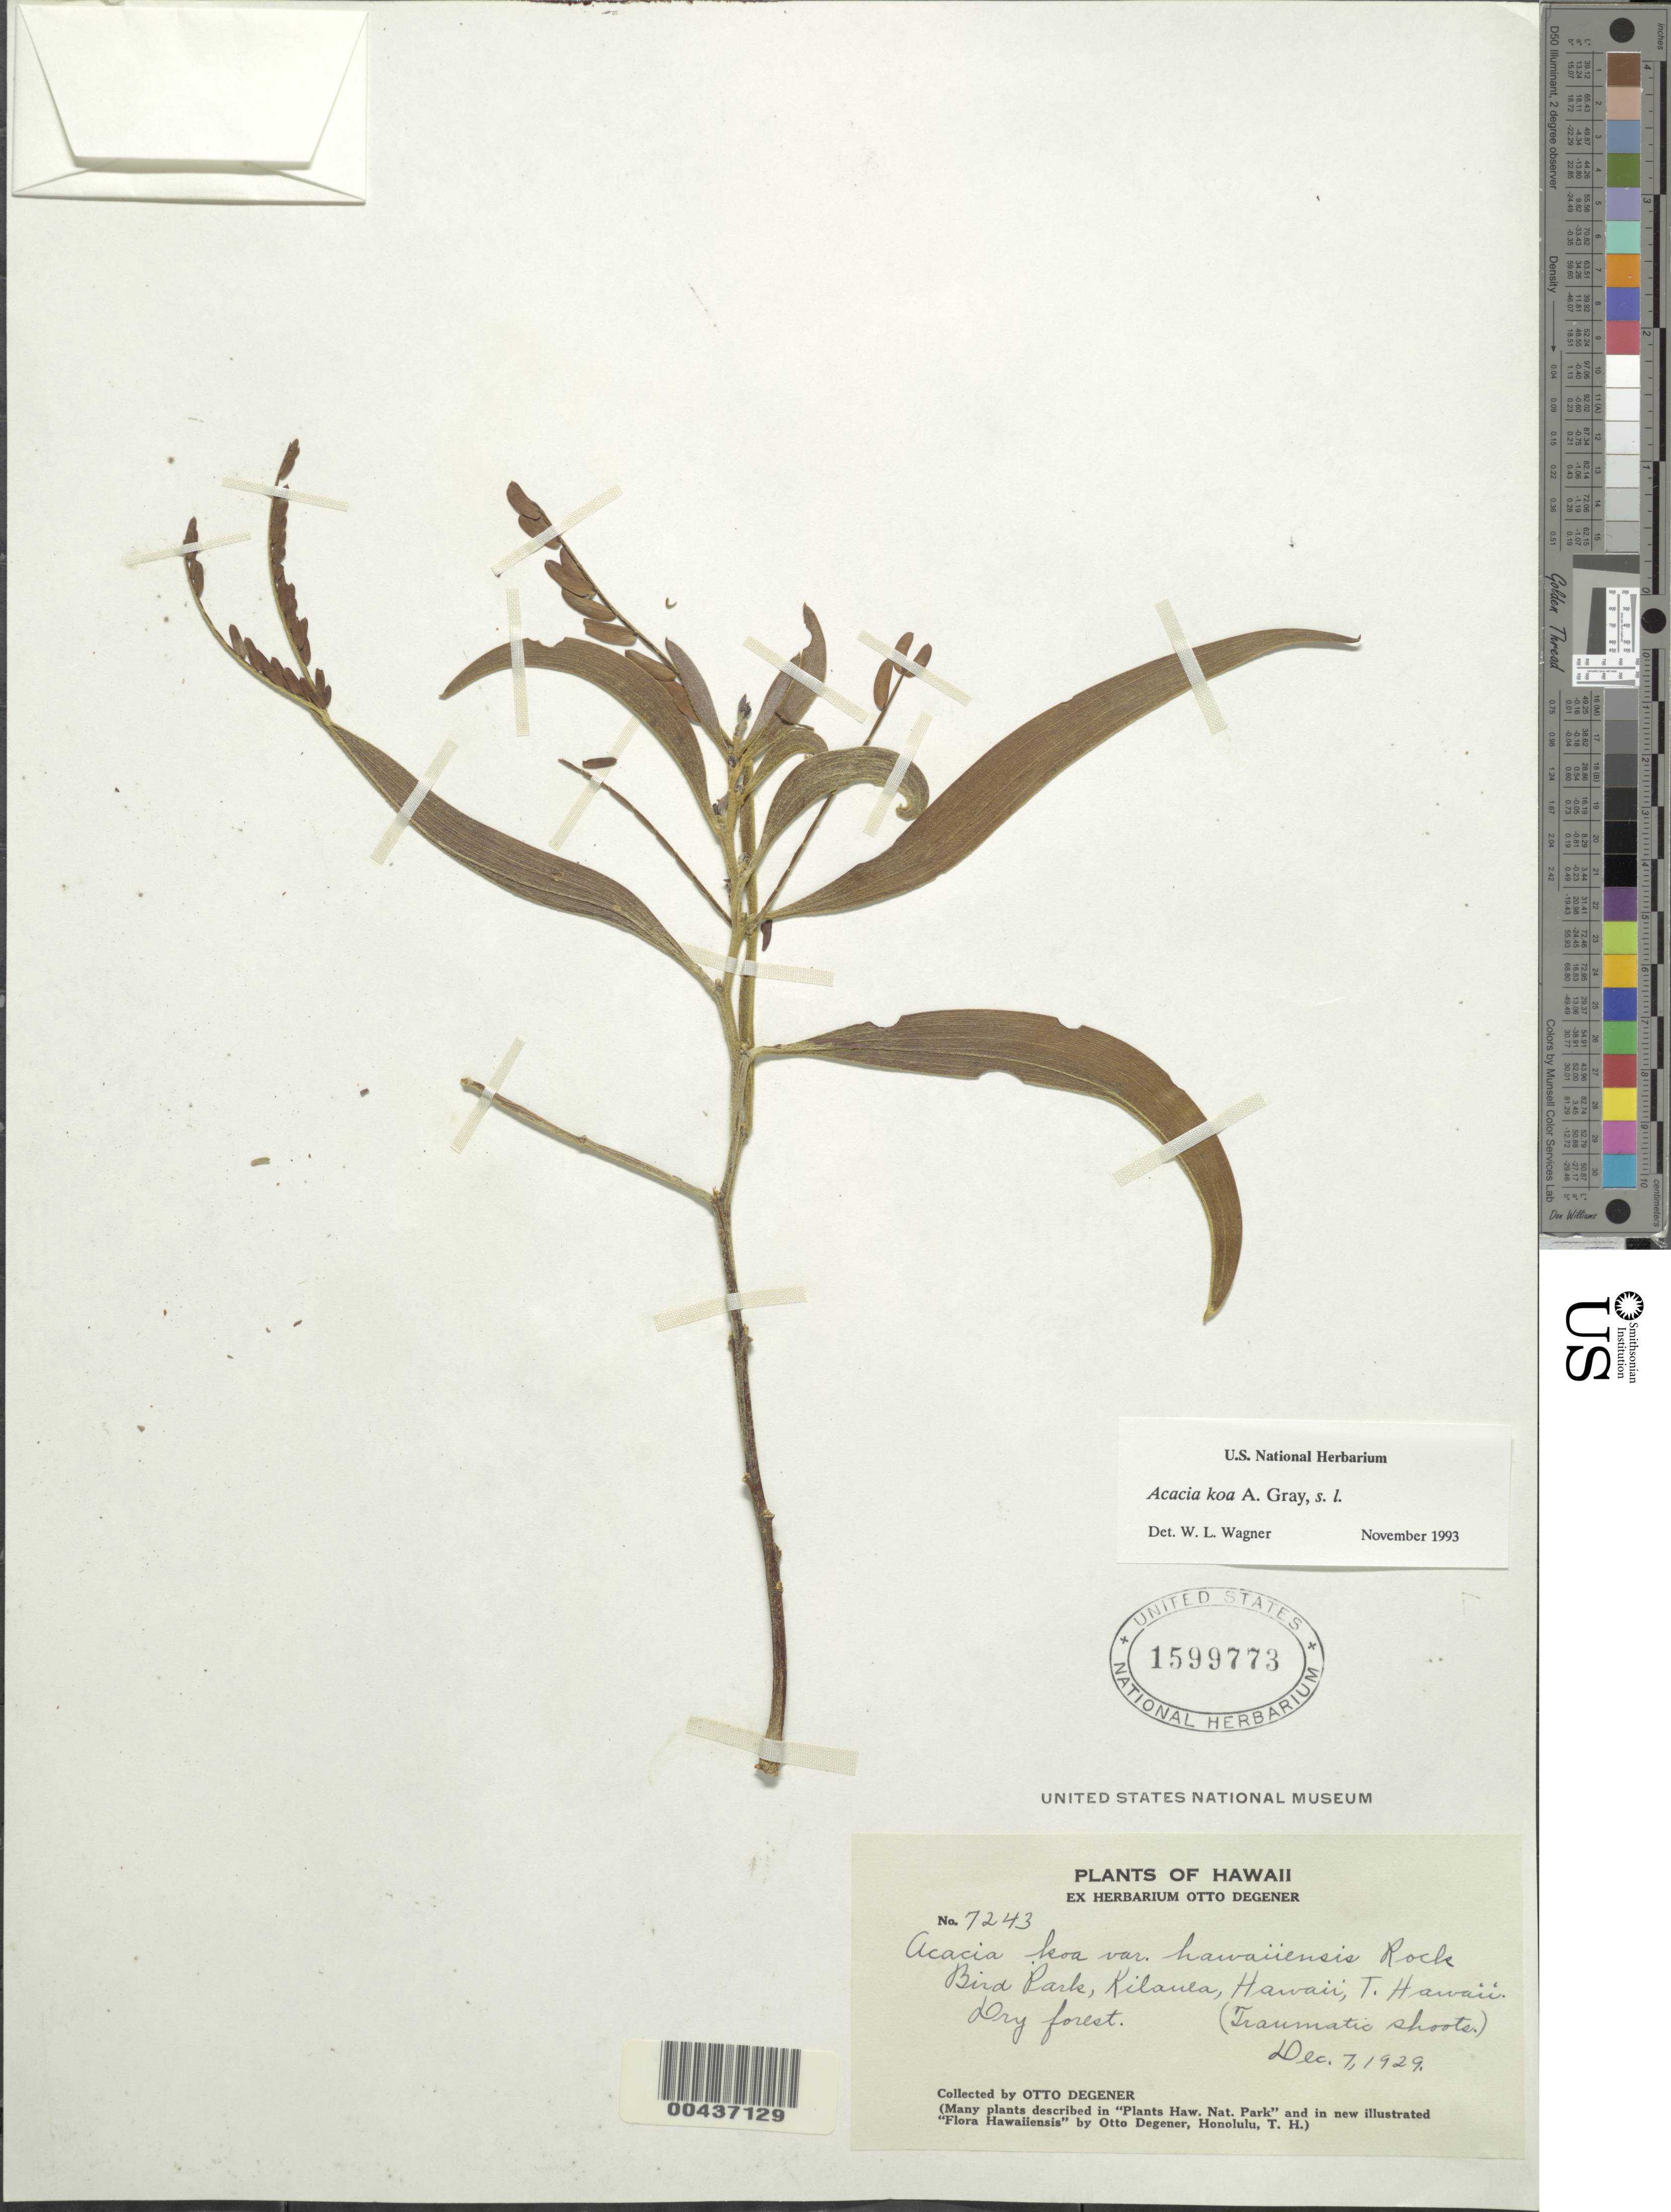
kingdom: Plantae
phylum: Tracheophyta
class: Magnoliopsida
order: Fabales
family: Fabaceae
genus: Acacia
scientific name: Acacia koa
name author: A. Gray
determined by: Wagner, W. L., (BOT), Smithsonian Institution - National Museum of Natural History (UNITED STATES)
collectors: O. Degener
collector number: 7243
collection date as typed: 7 Dec 1929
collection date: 1929-12-07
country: United States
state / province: Hawaii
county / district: Hawaii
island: Hawaii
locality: Bird Park, Kilauea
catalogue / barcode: US 1599773